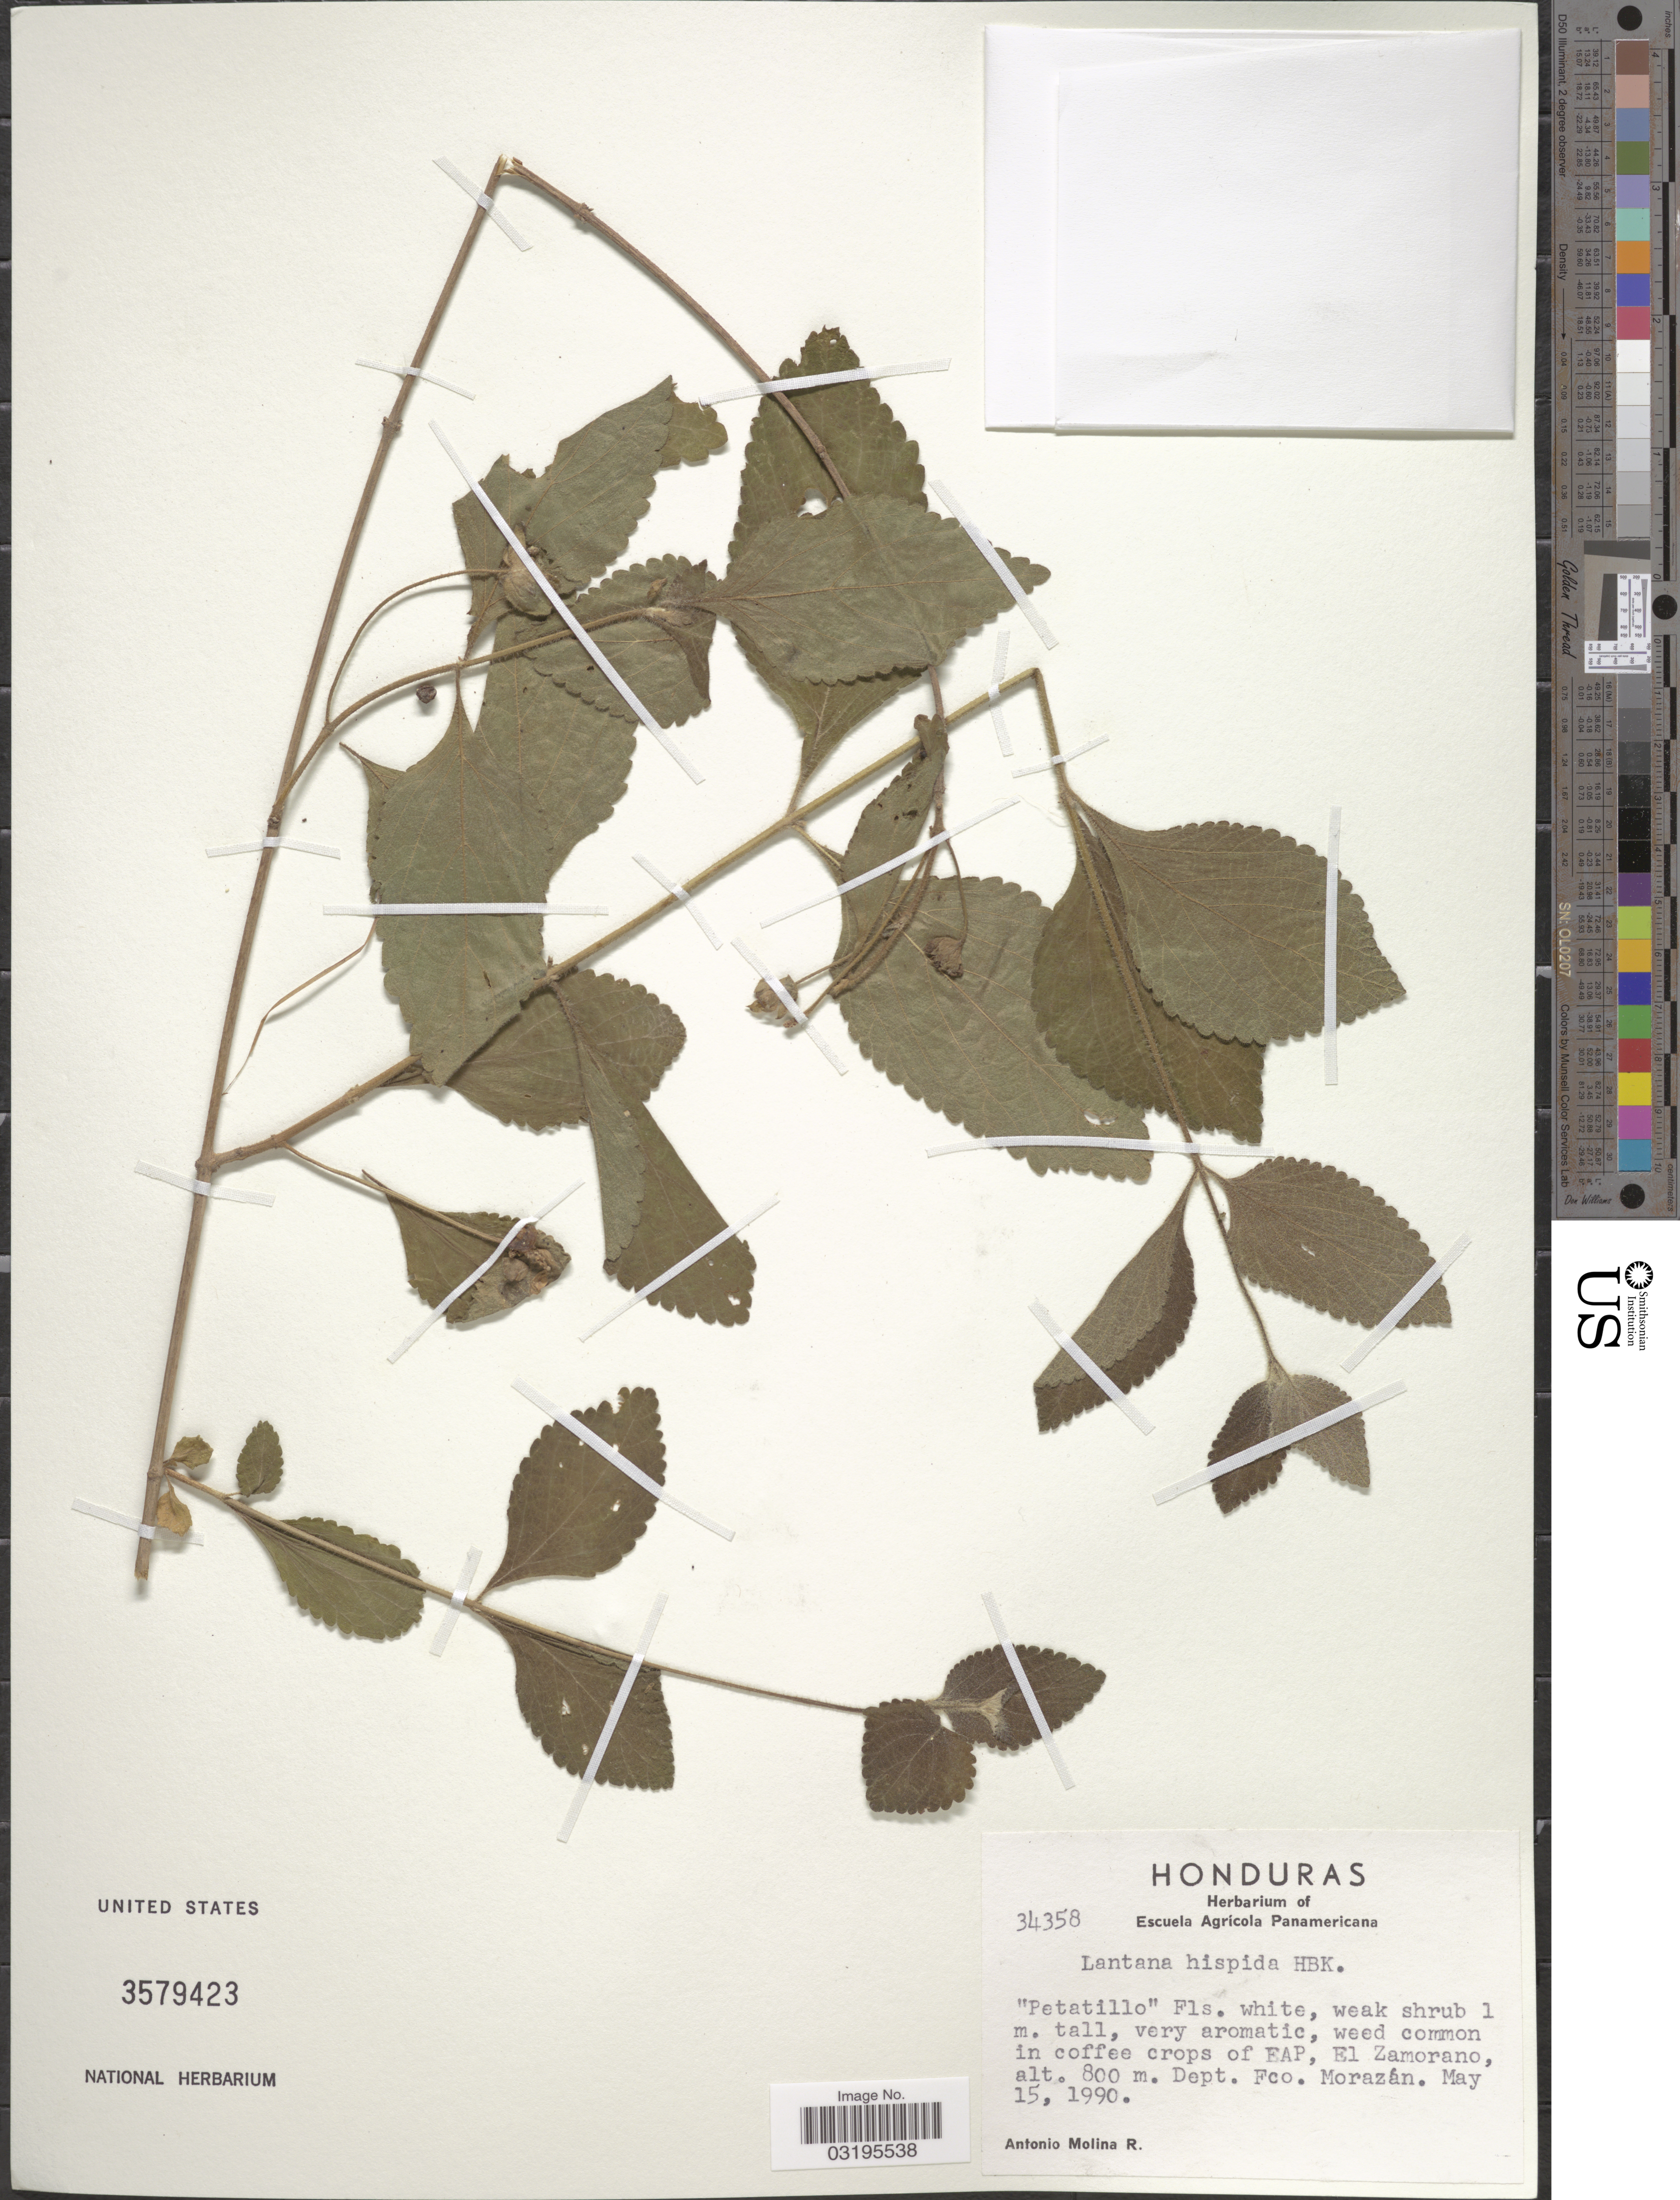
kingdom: Plantae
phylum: Tracheophyta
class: Magnoliopsida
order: Lamiales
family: Verbenaceae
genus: Lantana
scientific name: Lantana hispida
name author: Kunth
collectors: A. Molina R.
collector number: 34358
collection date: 1990-05-15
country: Honduras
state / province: Fco. Morazán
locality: El Zamorano, Dept. Fco. Morazán.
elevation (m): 800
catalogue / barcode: US 3579423